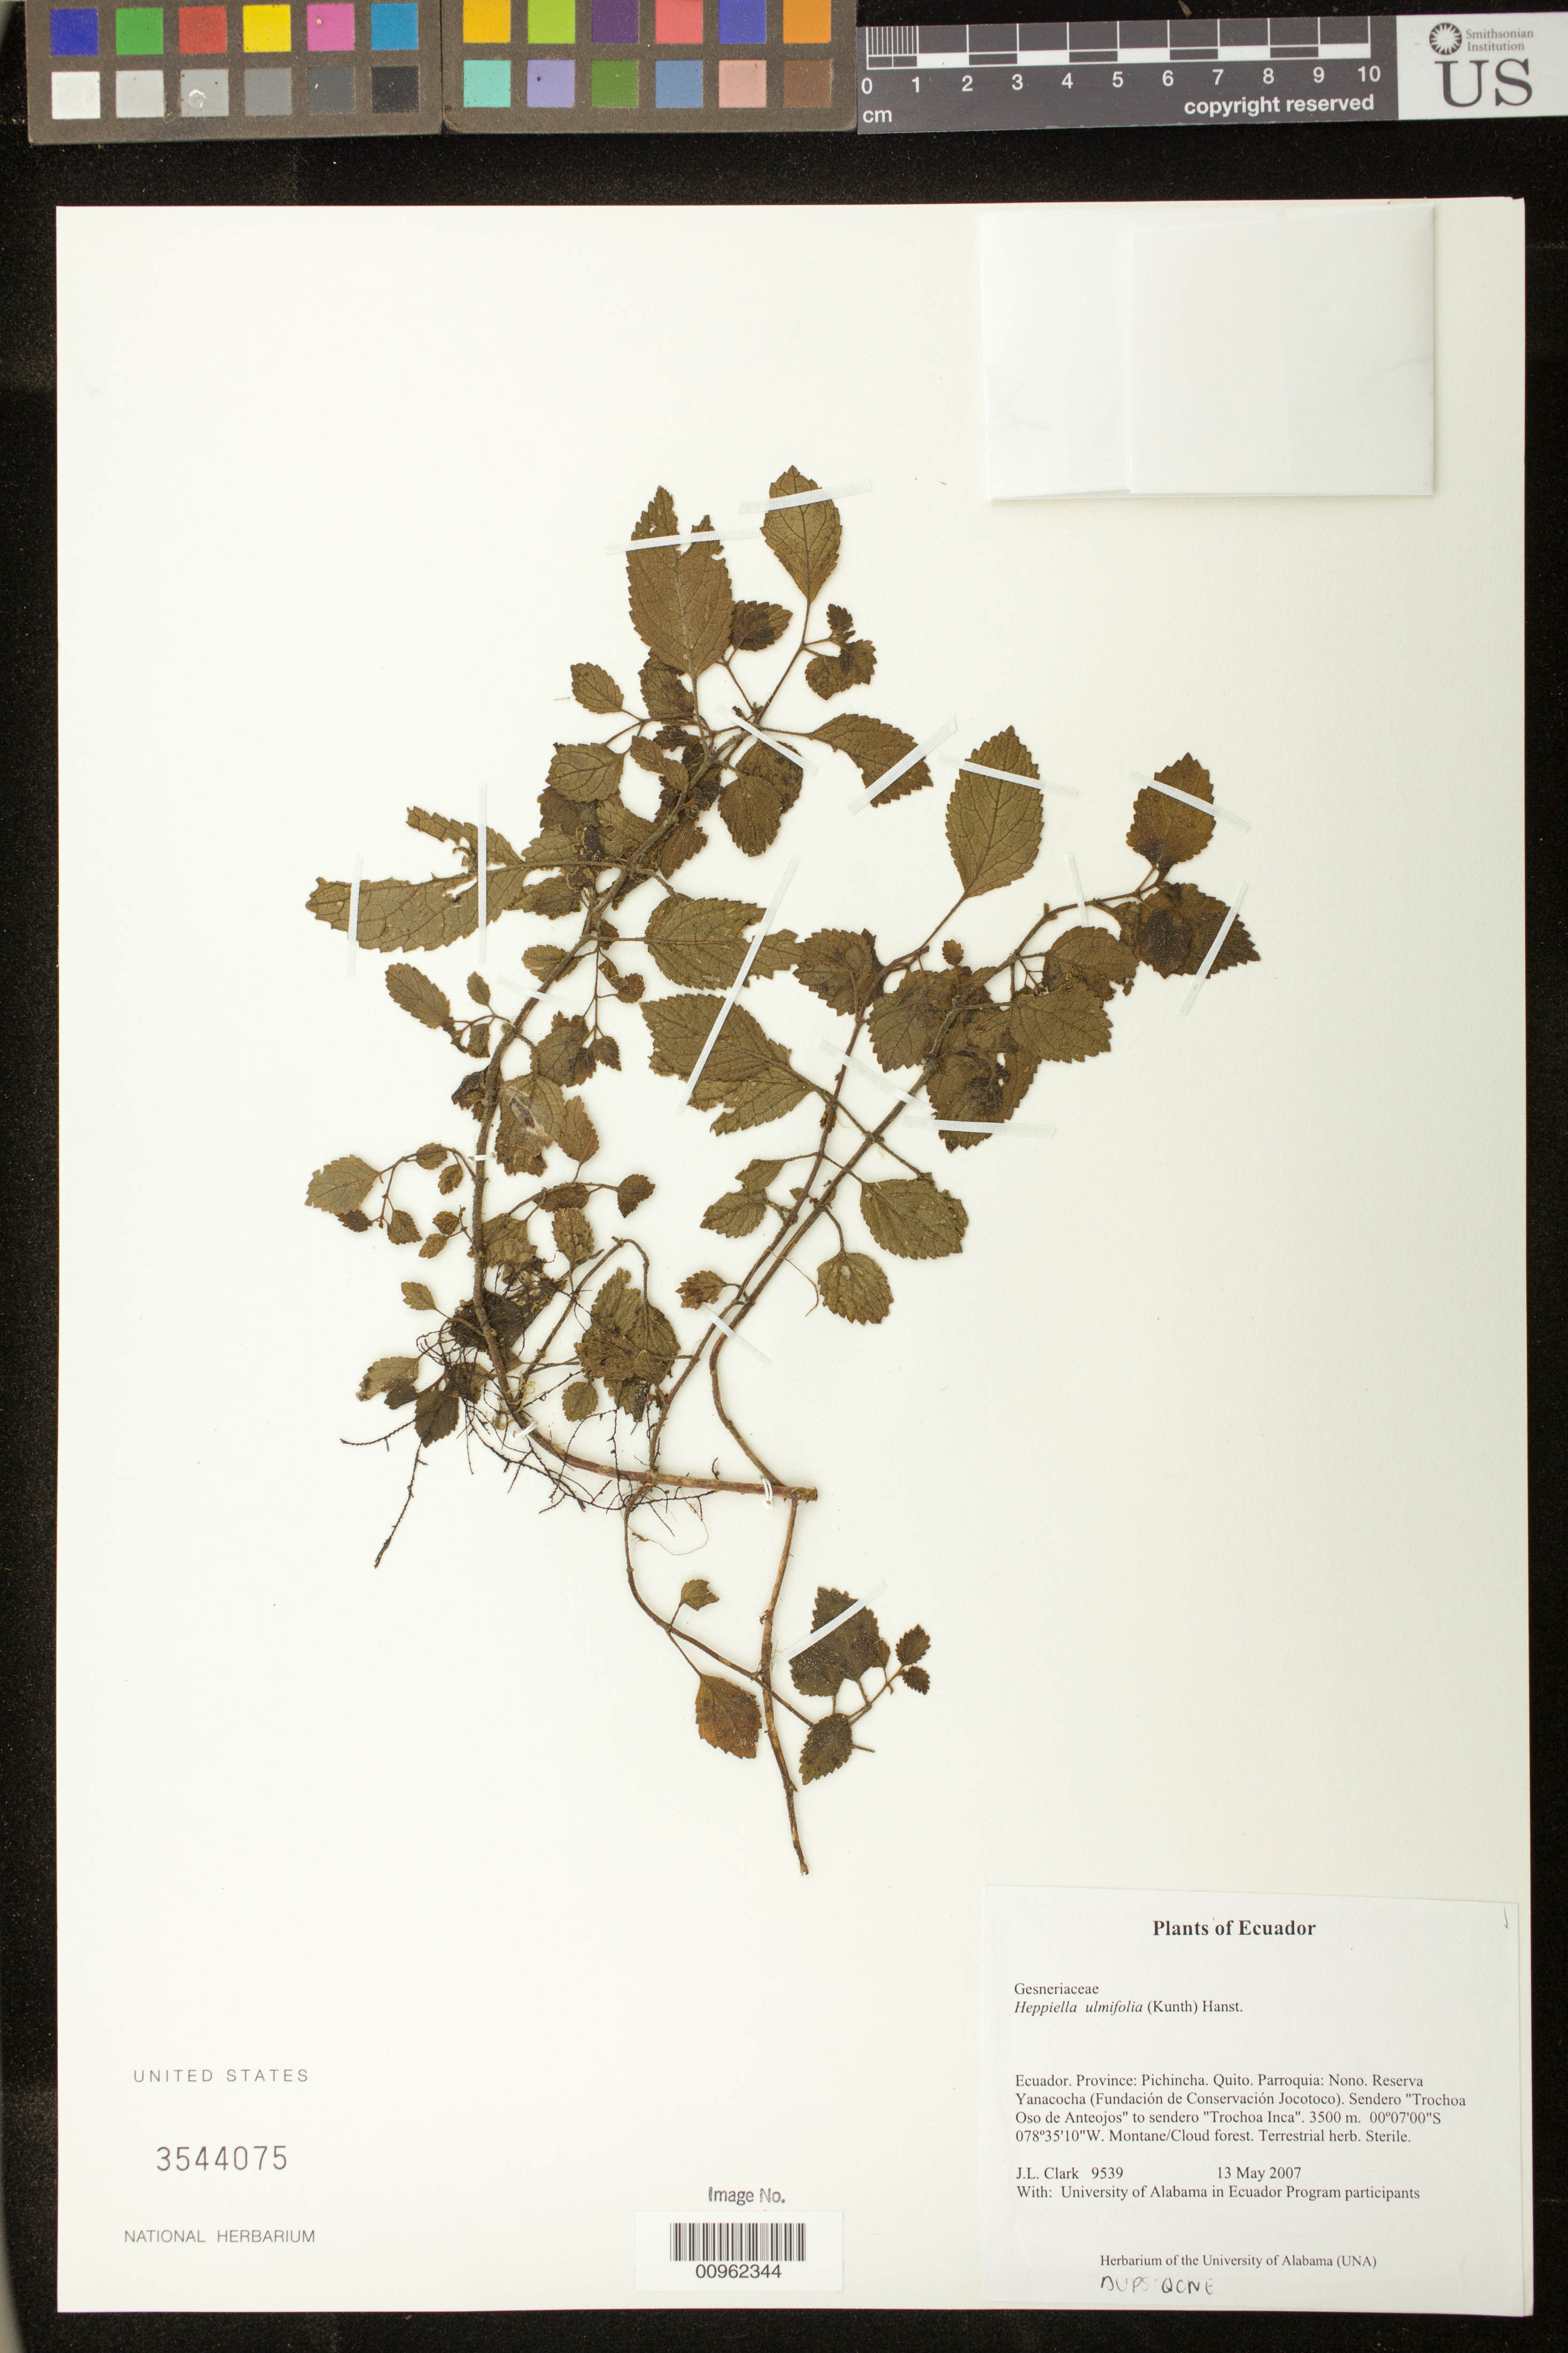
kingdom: Plantae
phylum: Tracheophyta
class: Magnoliopsida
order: Lamiales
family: Gesneriaceae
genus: Heppiella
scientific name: Heppiella ulmifolia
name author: (Kunth) Hanst.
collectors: J. L. Clark & University of Alabama in Ecuador Program participants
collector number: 9539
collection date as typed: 13 May 2007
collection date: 2007-05-13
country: Ecuador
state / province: Pichincha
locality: Quito. Parroquia: Nono. Reserva Yanacocha (Fundación de Conservación Jocotoco). Sendero "Trochoa Oso de Anteojos" to sendero "Trochoa Inca"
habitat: Montane/Cloud forest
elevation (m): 3500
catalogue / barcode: US 3544075